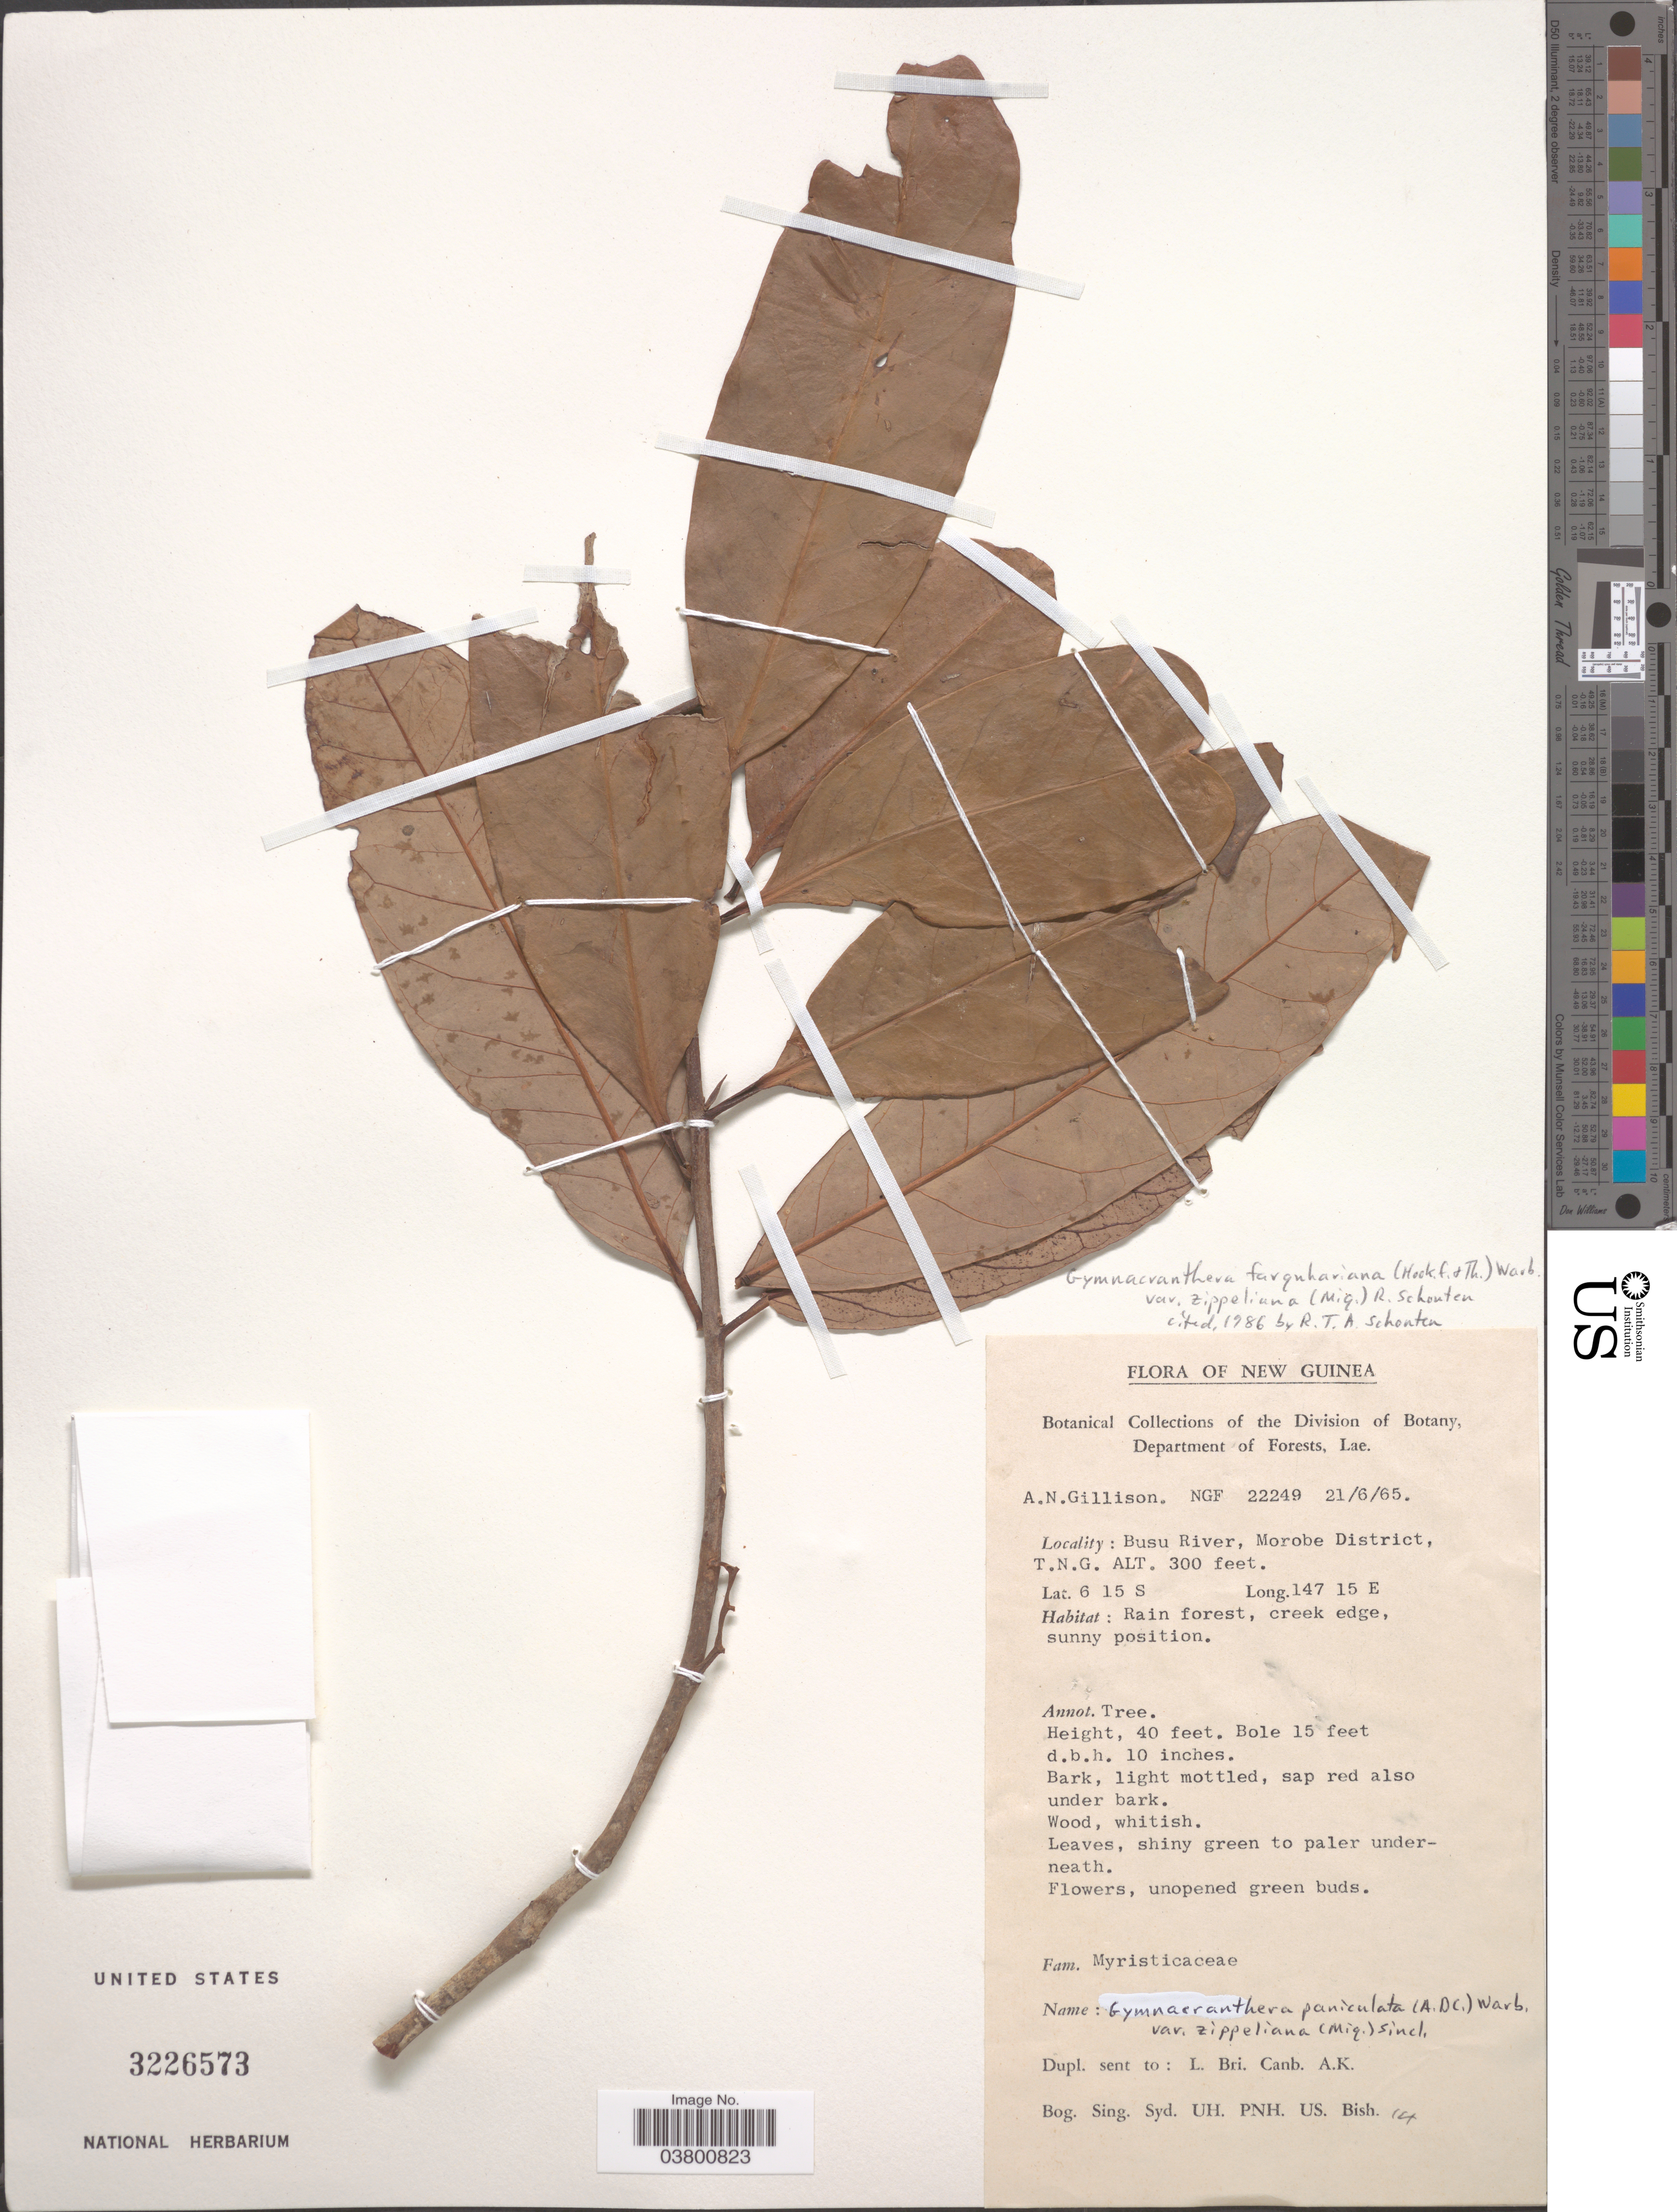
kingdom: Plantae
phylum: Tracheophyta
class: Magnoliopsida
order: Magnoliales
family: Myristicaceae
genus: Gymnacranthera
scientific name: Gymnacranthera farquhariana var. zippeliana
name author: (Miq.) R.T.A. Schouten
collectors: A. Gillison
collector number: NGF 22249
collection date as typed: Transcribed d/m/y: 21/6/65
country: Papua New Guinea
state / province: Morobe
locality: New Guinea. Busu River, Morobe District, T.N.G.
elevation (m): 91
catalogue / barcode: US 3226573